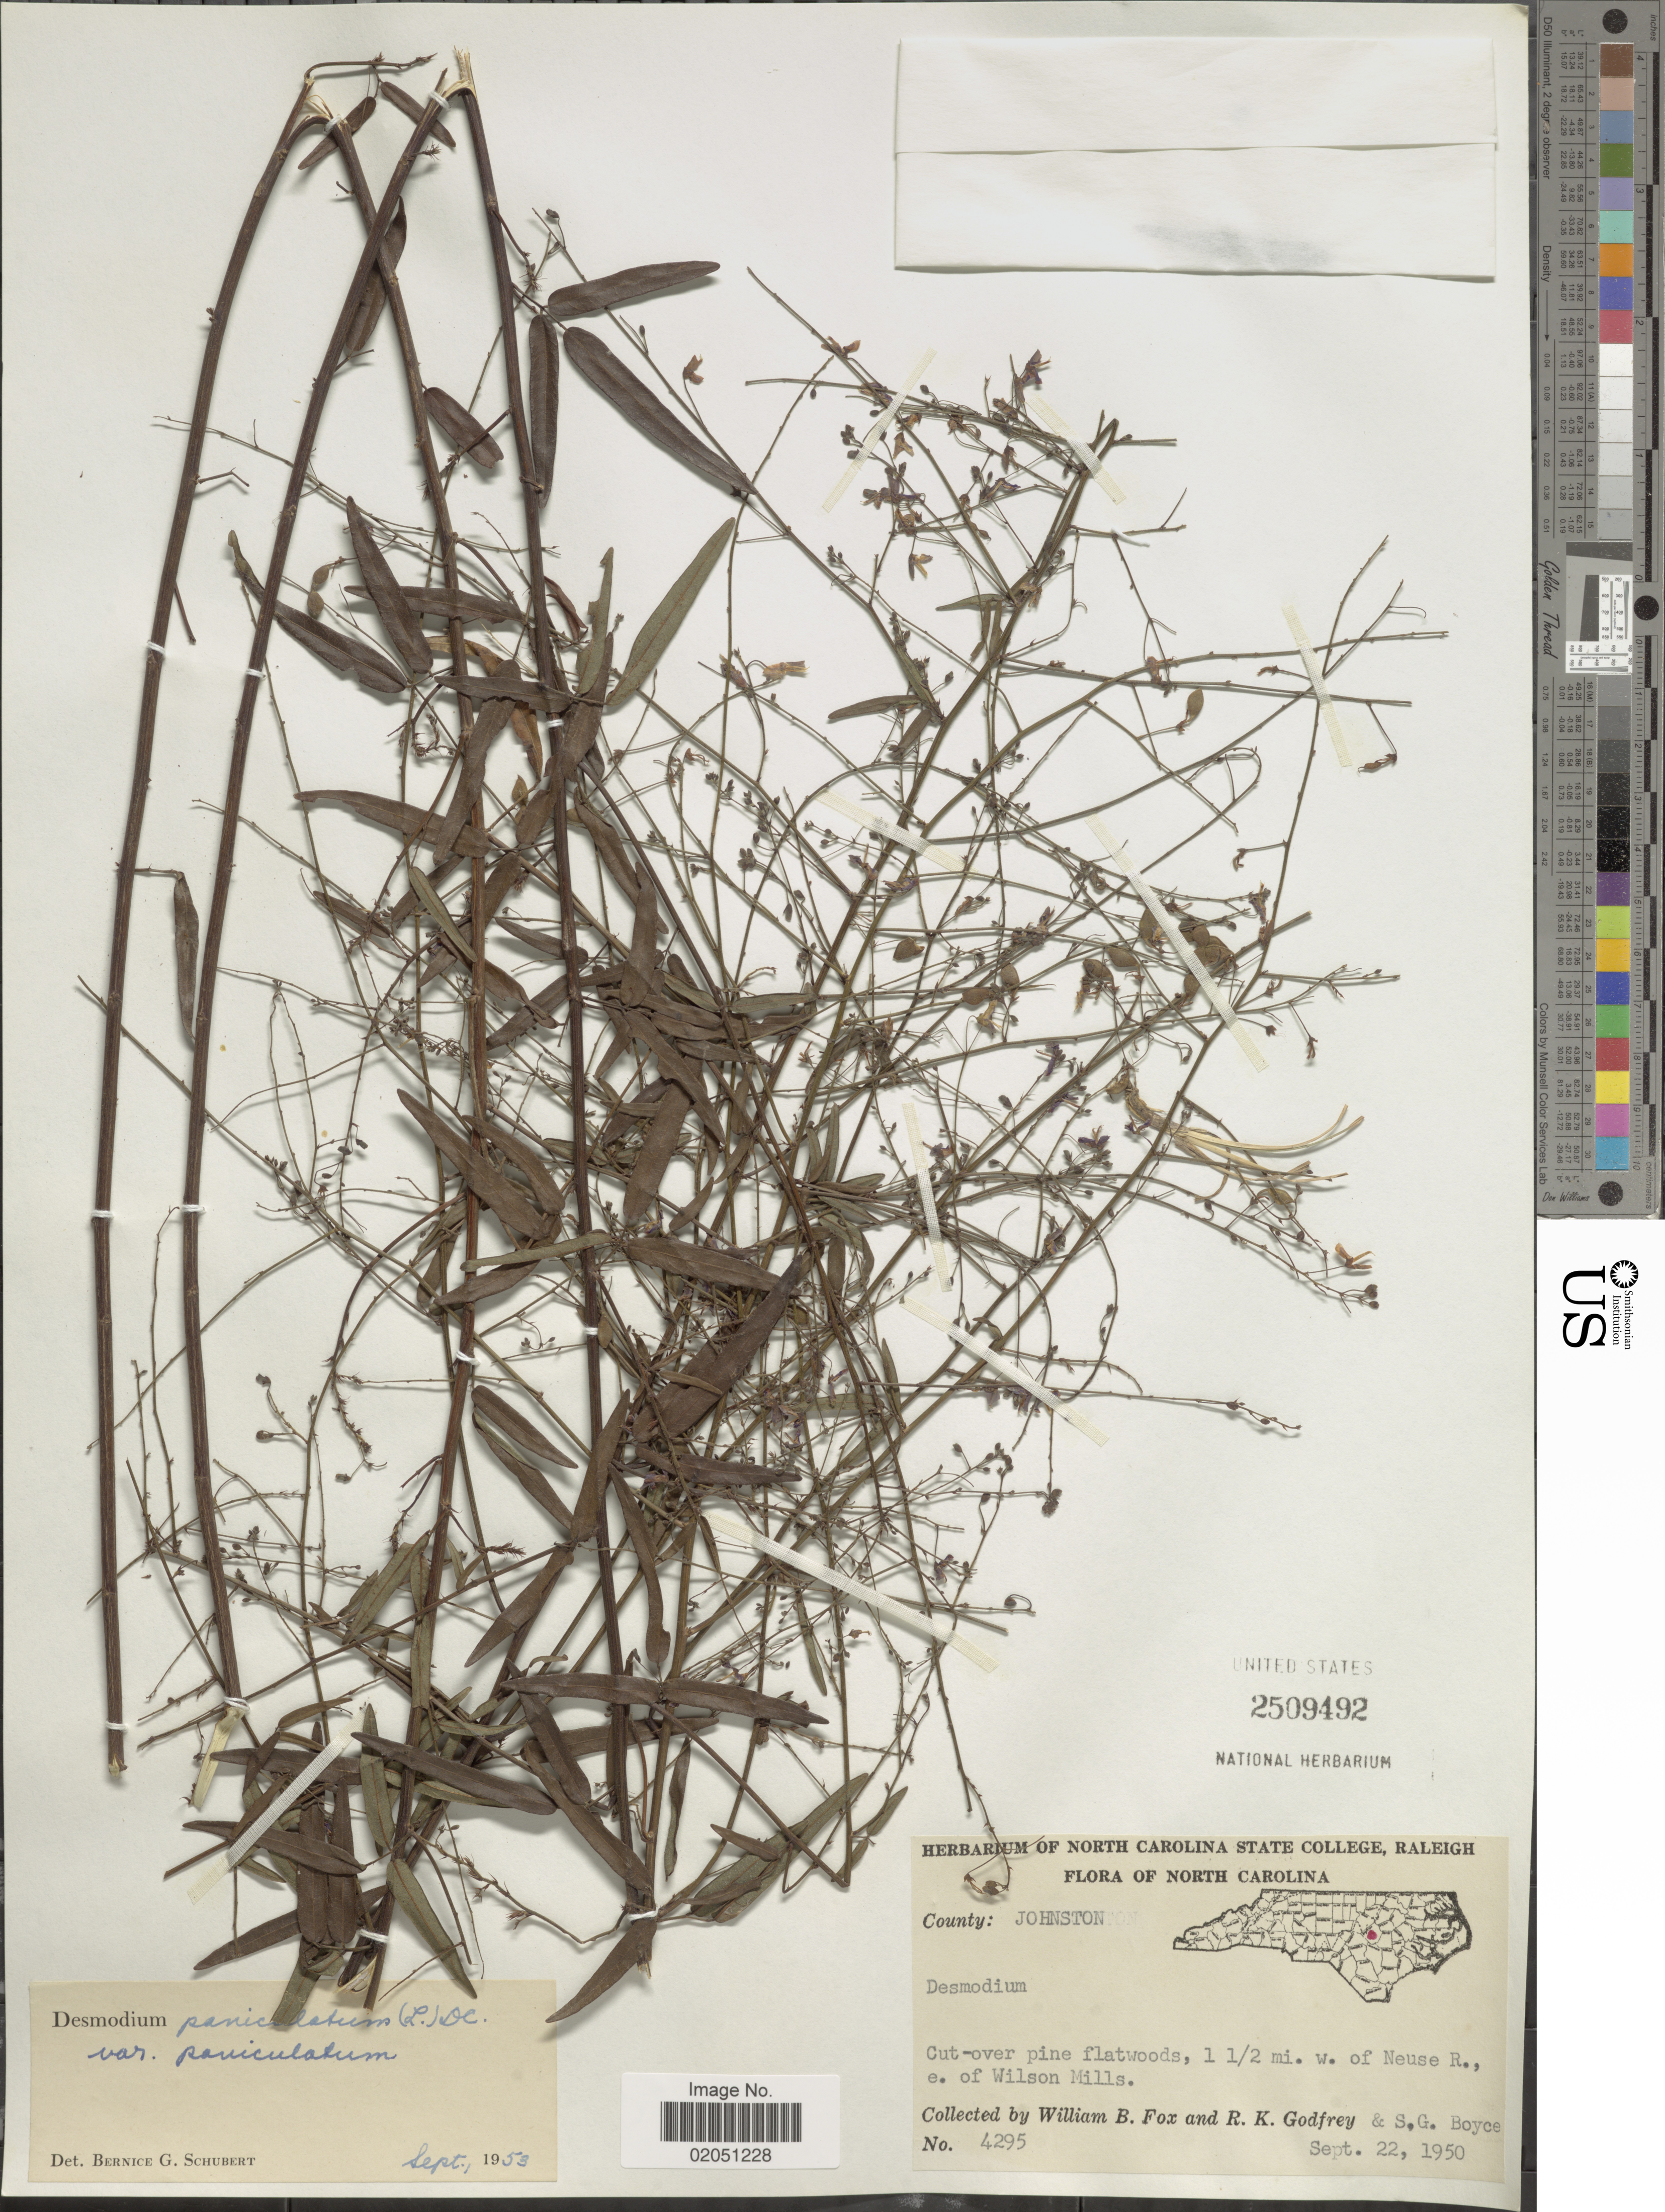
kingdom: Plantae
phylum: Tracheophyta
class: Magnoliopsida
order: Fabales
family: Fabaceae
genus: Desmodium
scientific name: Desmodium paniculatum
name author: (L.) DC.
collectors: W. B. Fox, R. K. Godfrey & S. Boyce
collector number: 4295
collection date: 1950-09-22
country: United States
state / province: North Carolina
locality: County: Johnston, Cut-over pine flatwoods, 1½ mi w of Neuse R., e of Wilson Mills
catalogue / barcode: US 2509492